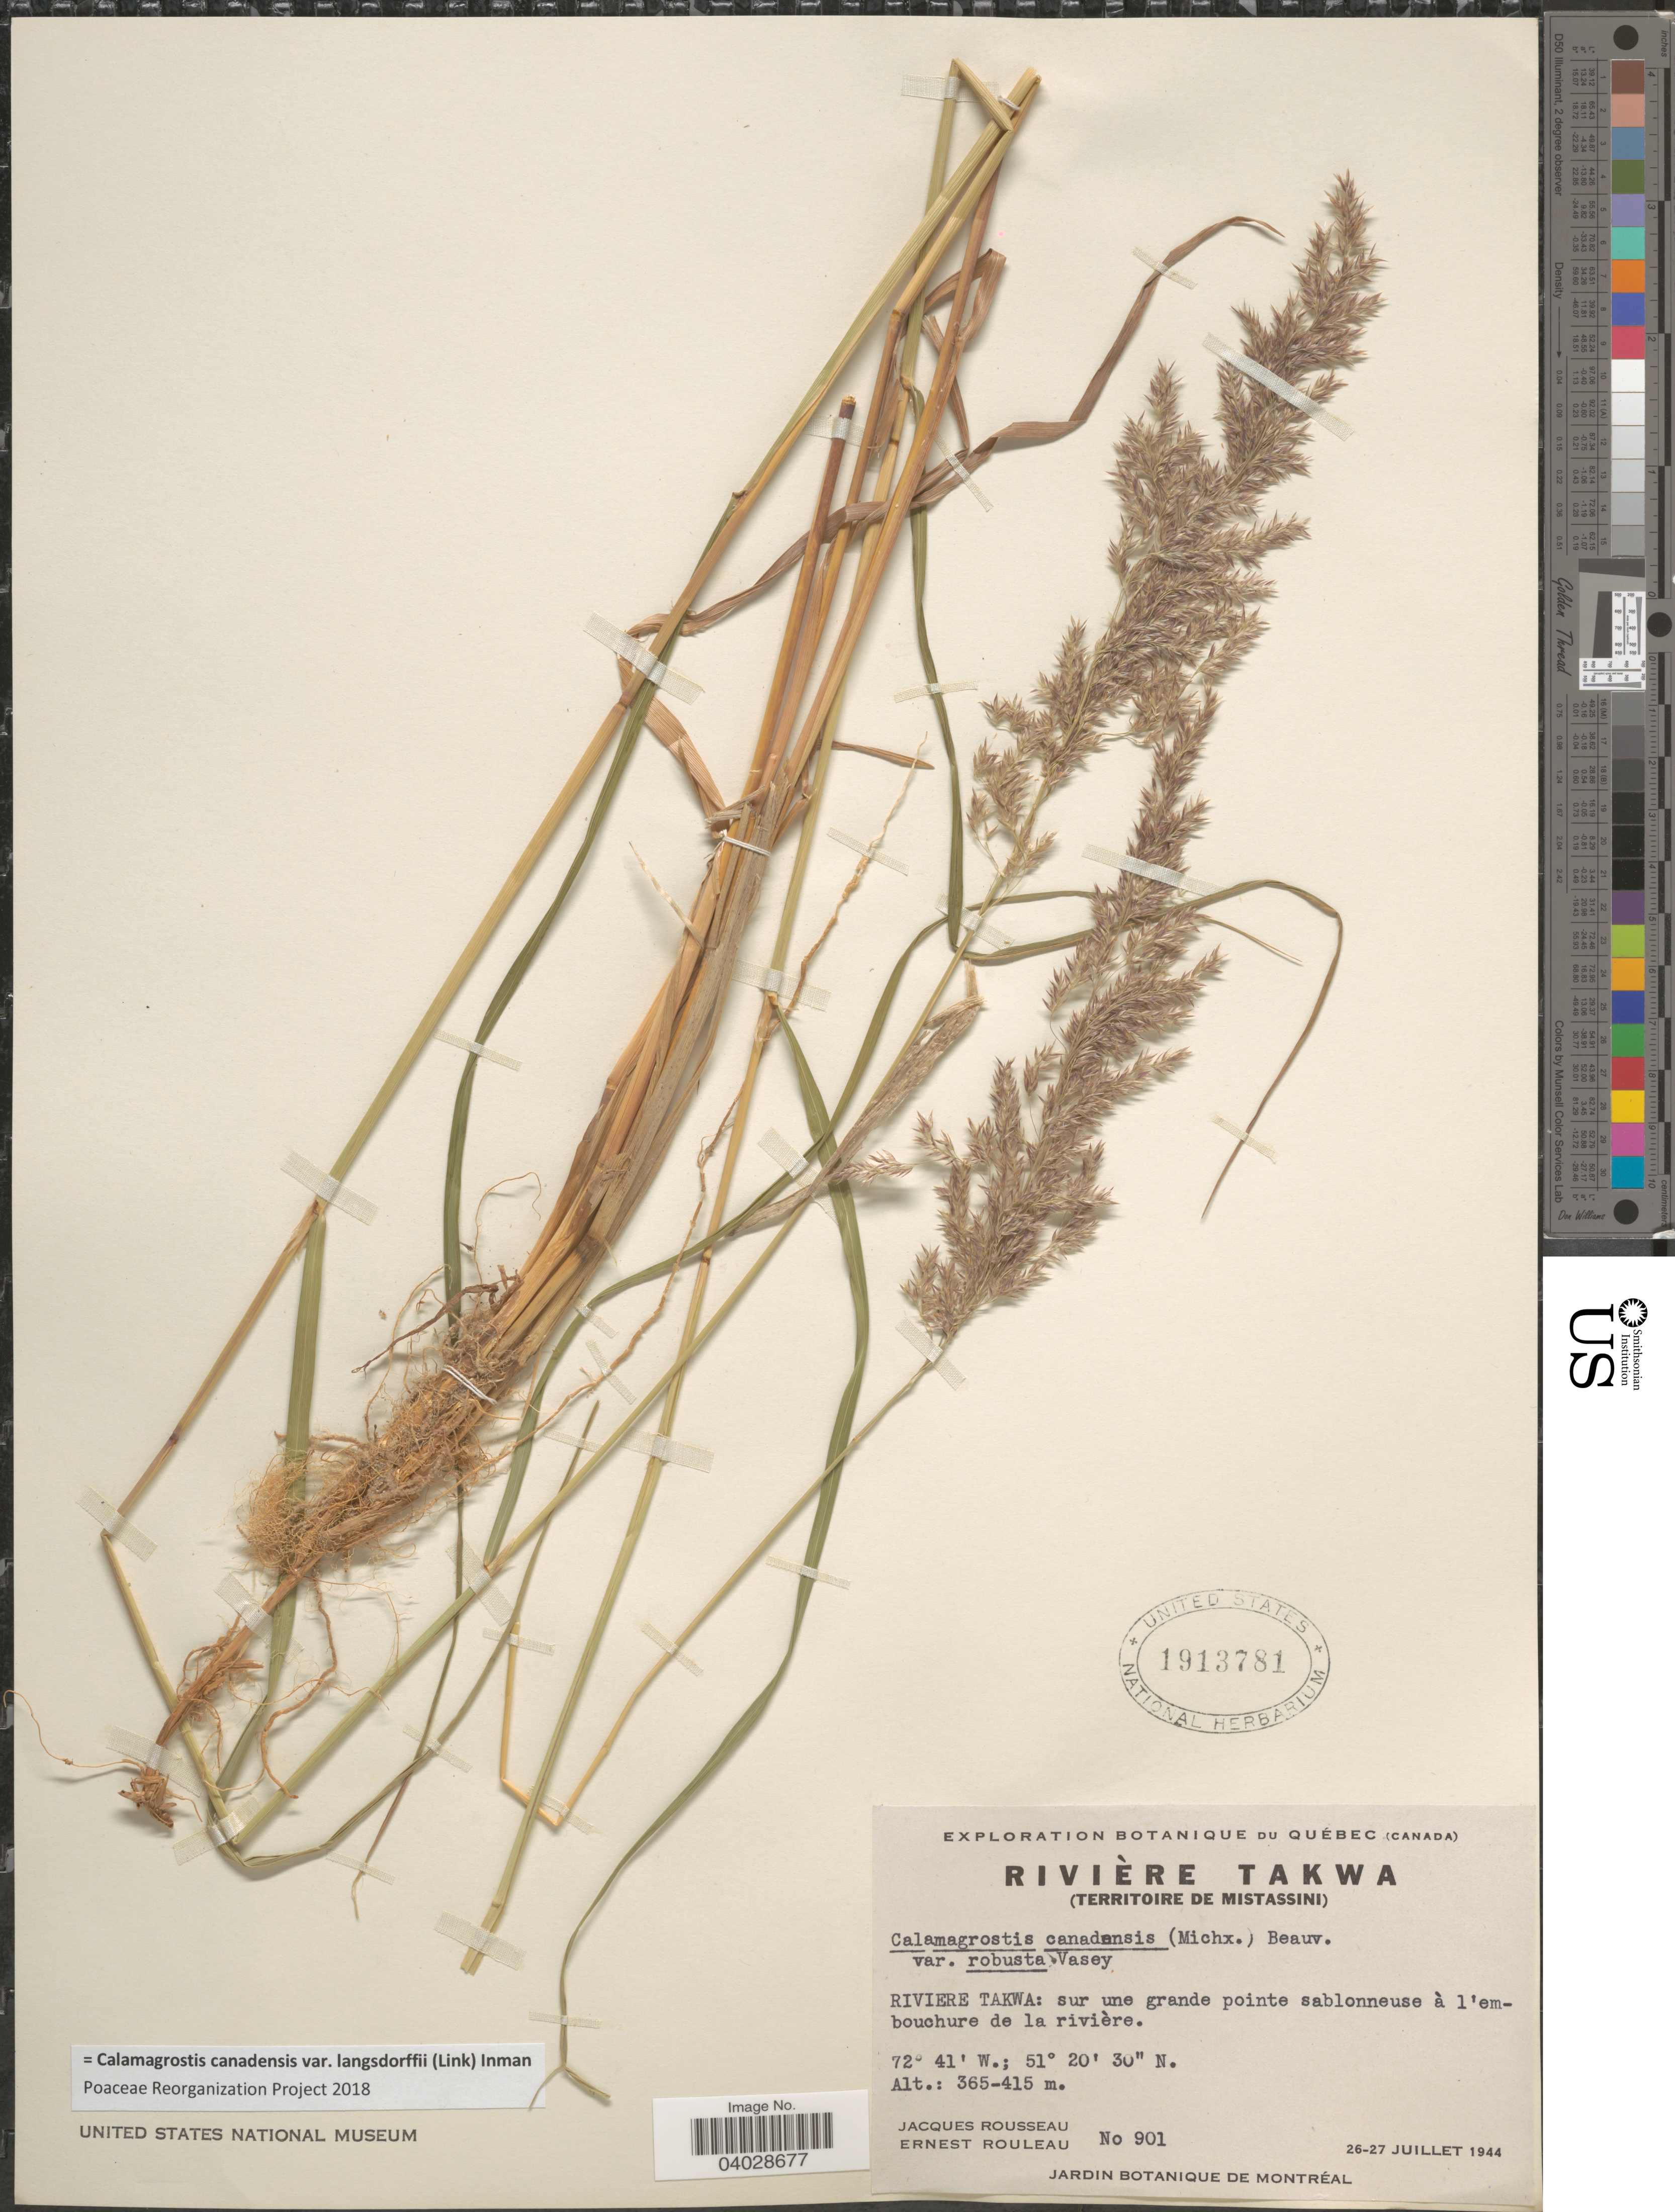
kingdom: Plantae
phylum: Tracheophyta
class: Liliopsida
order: Poales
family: Poaceae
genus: Calamagrostis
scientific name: Calamagrostis canadensis var. langsdorffii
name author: (Link) Inman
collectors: J. Rousseau & J. Rouleau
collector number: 901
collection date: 1944-07-26/1944-07-27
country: Canada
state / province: Quebec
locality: Rivière Takwa (Territoire de Mistassini). Riviere Takwa: sur une grande pointe sablonneuse à l'embouchure de la rivière.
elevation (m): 365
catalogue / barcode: US 1913781